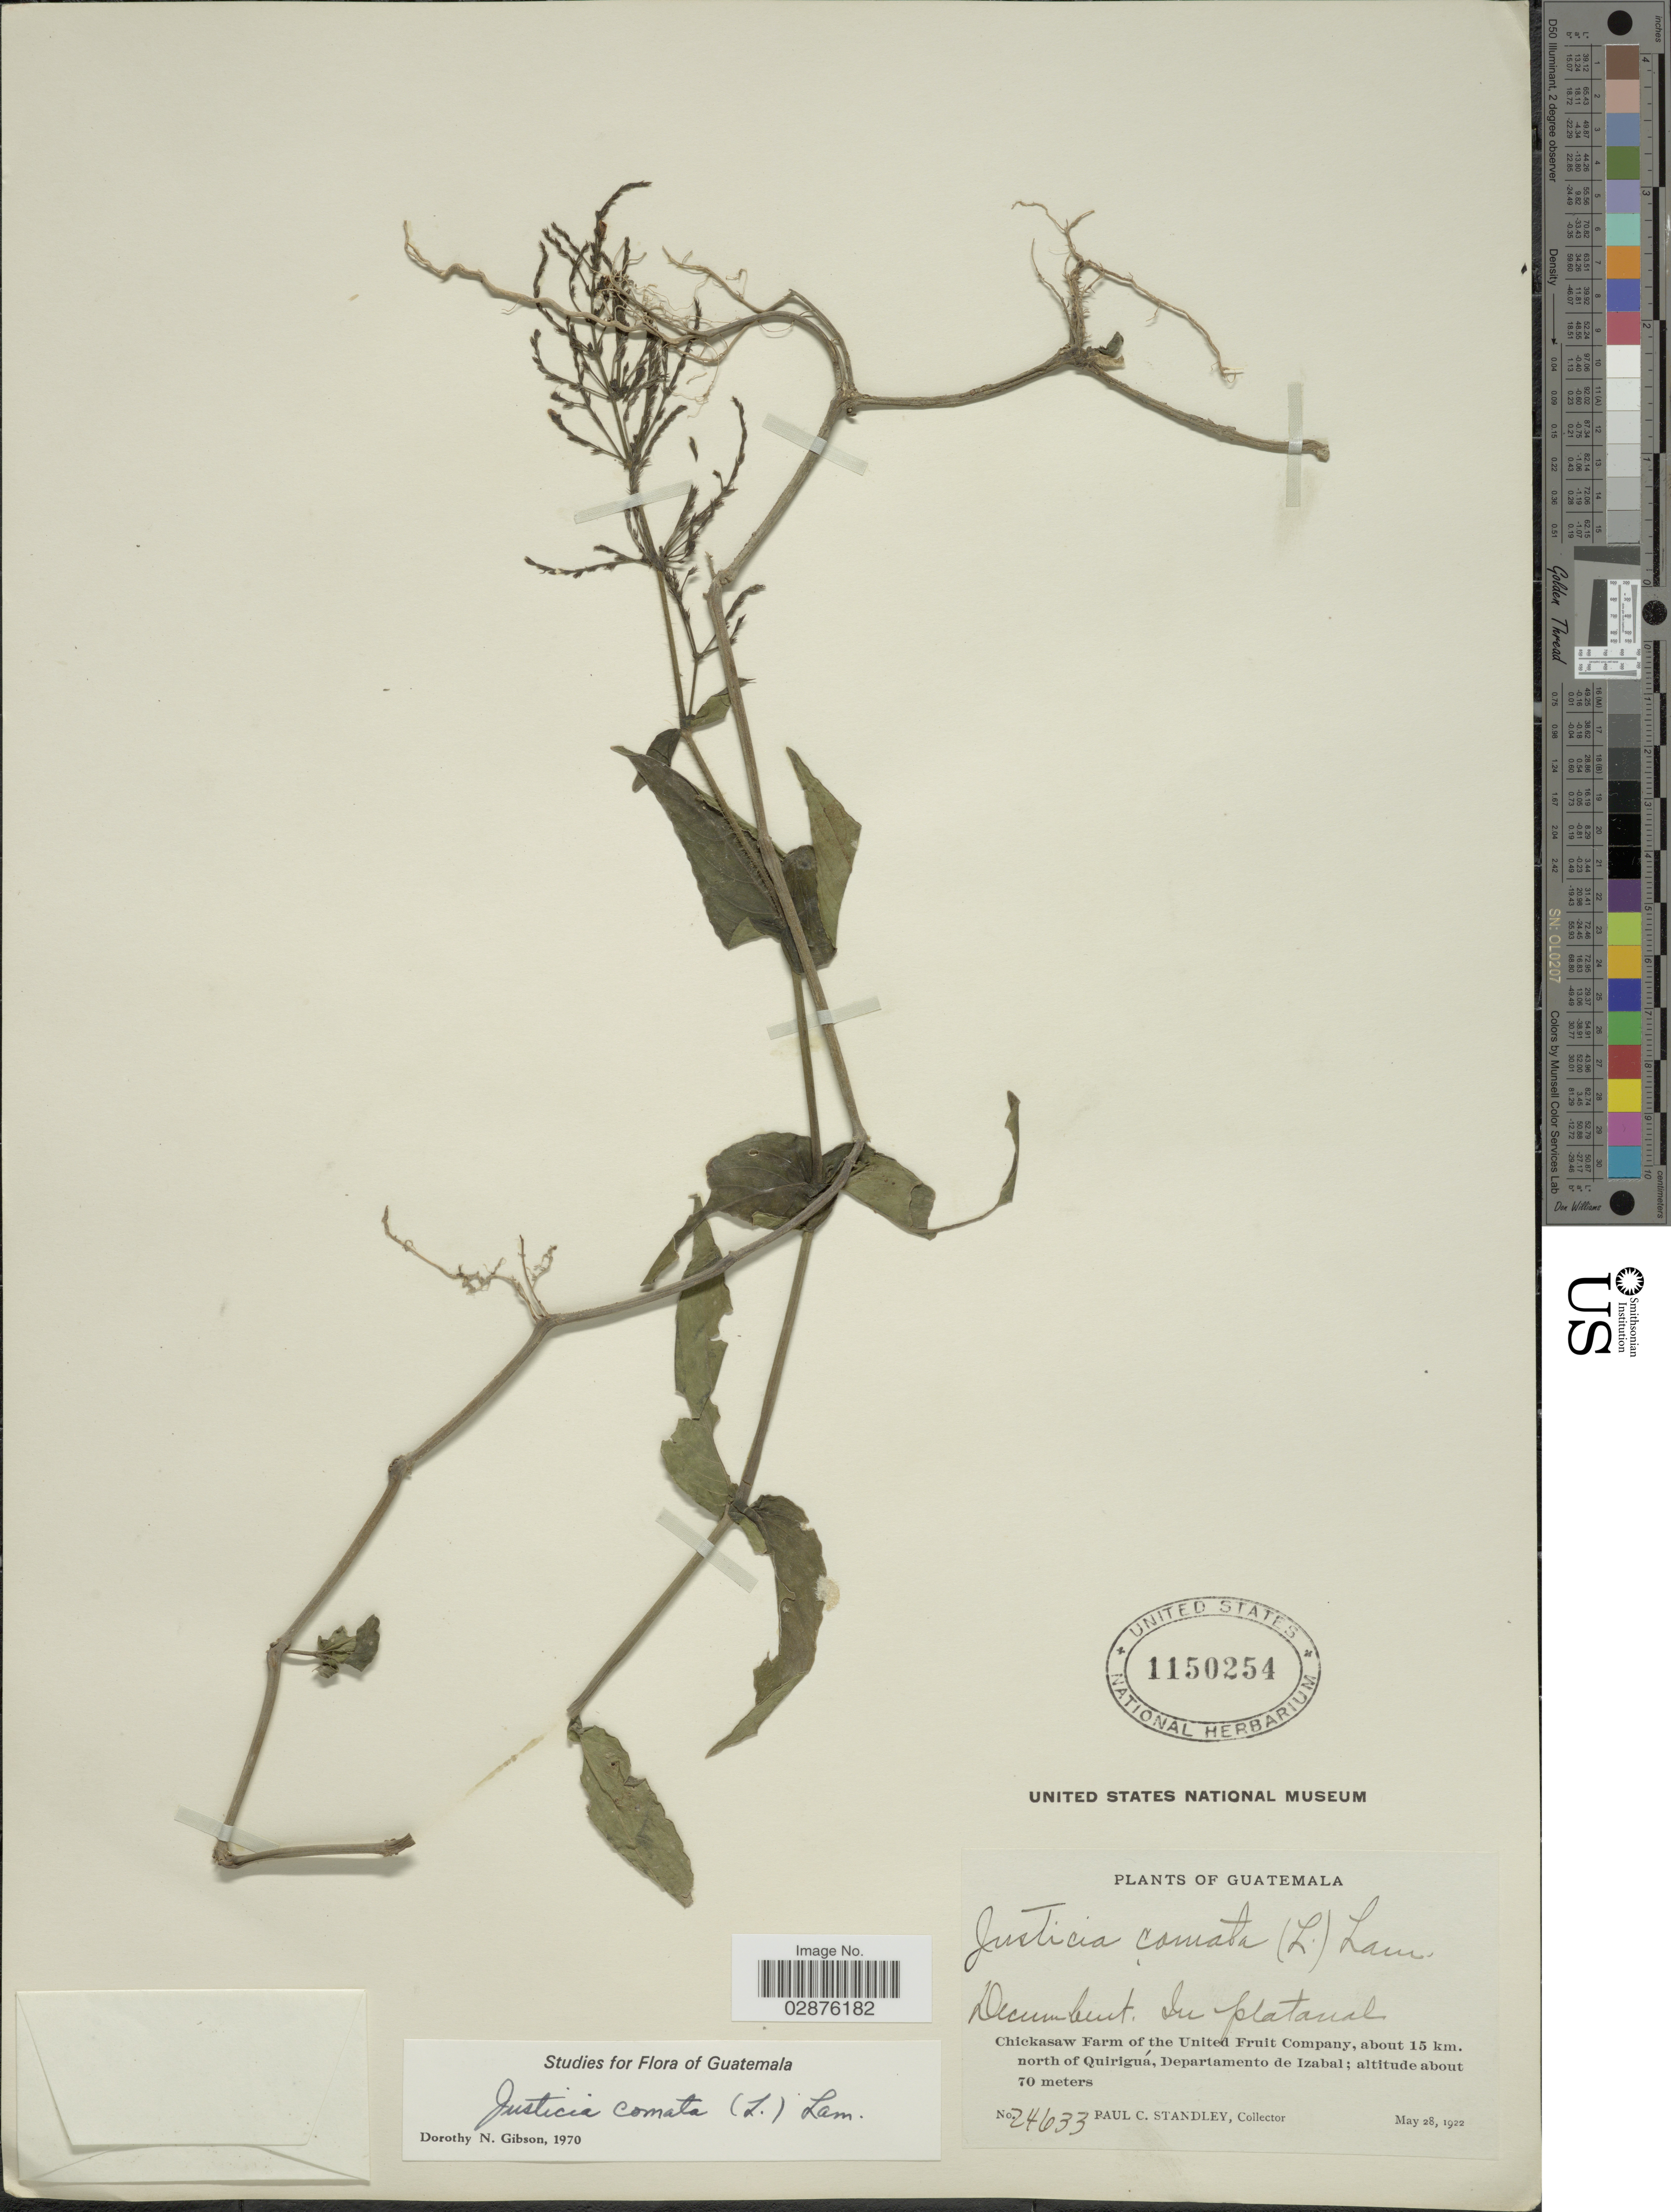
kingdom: Plantae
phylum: Tracheophyta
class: Magnoliopsida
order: Lamiales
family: Acanthaceae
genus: Justicia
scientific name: Justicia comata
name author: (L.) Lam.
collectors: P. C. Standley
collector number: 24633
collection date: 1922-05-28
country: Guatemala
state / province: Izabal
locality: Chickasaw Farm of the United Fruit Company, about 15 km. north of Quiriguá, Departamento de Izabal.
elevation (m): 70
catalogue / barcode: US 1150254